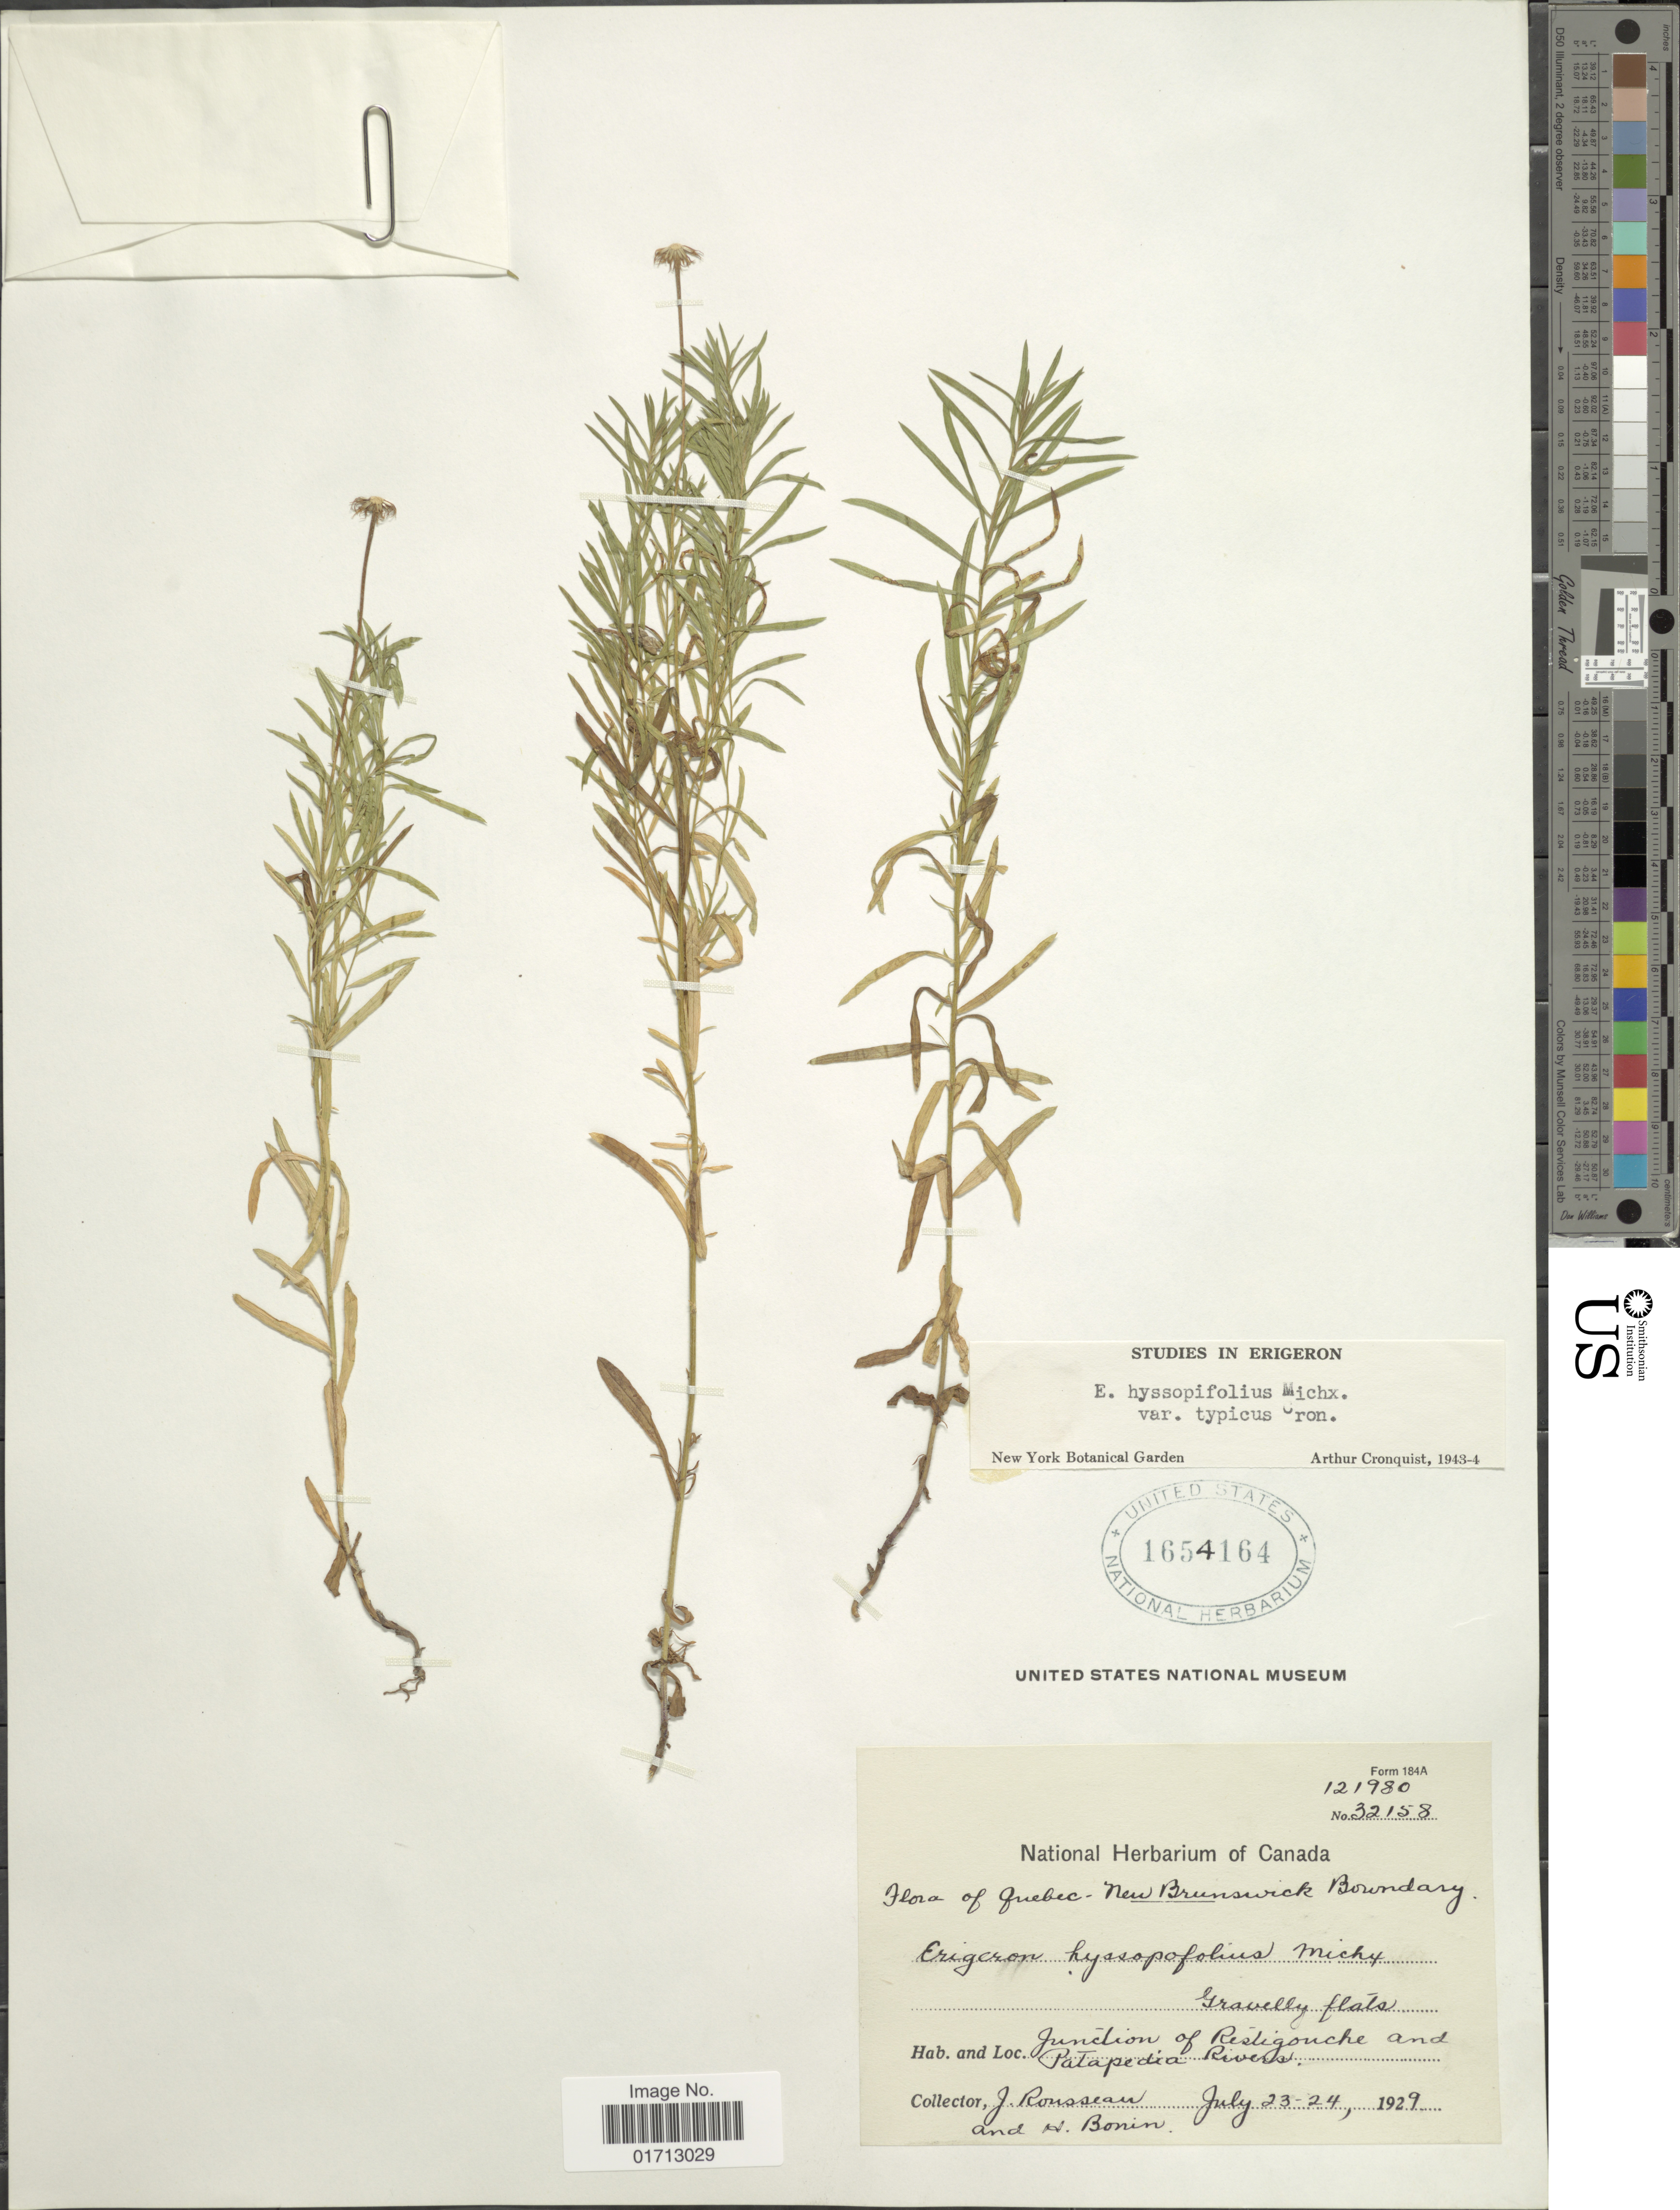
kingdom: Plantae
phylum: Tracheophyta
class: Magnoliopsida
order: Asterales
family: Asteraceae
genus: Erigeron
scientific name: Erigeron hyssopifolius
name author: Michx.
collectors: J. Rousseau & H. Bonin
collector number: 32158/121980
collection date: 1929-07-23/1929-07-24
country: Canada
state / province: Quebec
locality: New Brunswick Boundary, Junction of Restigouche and Patapedia Rivers.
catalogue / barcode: US 1654164